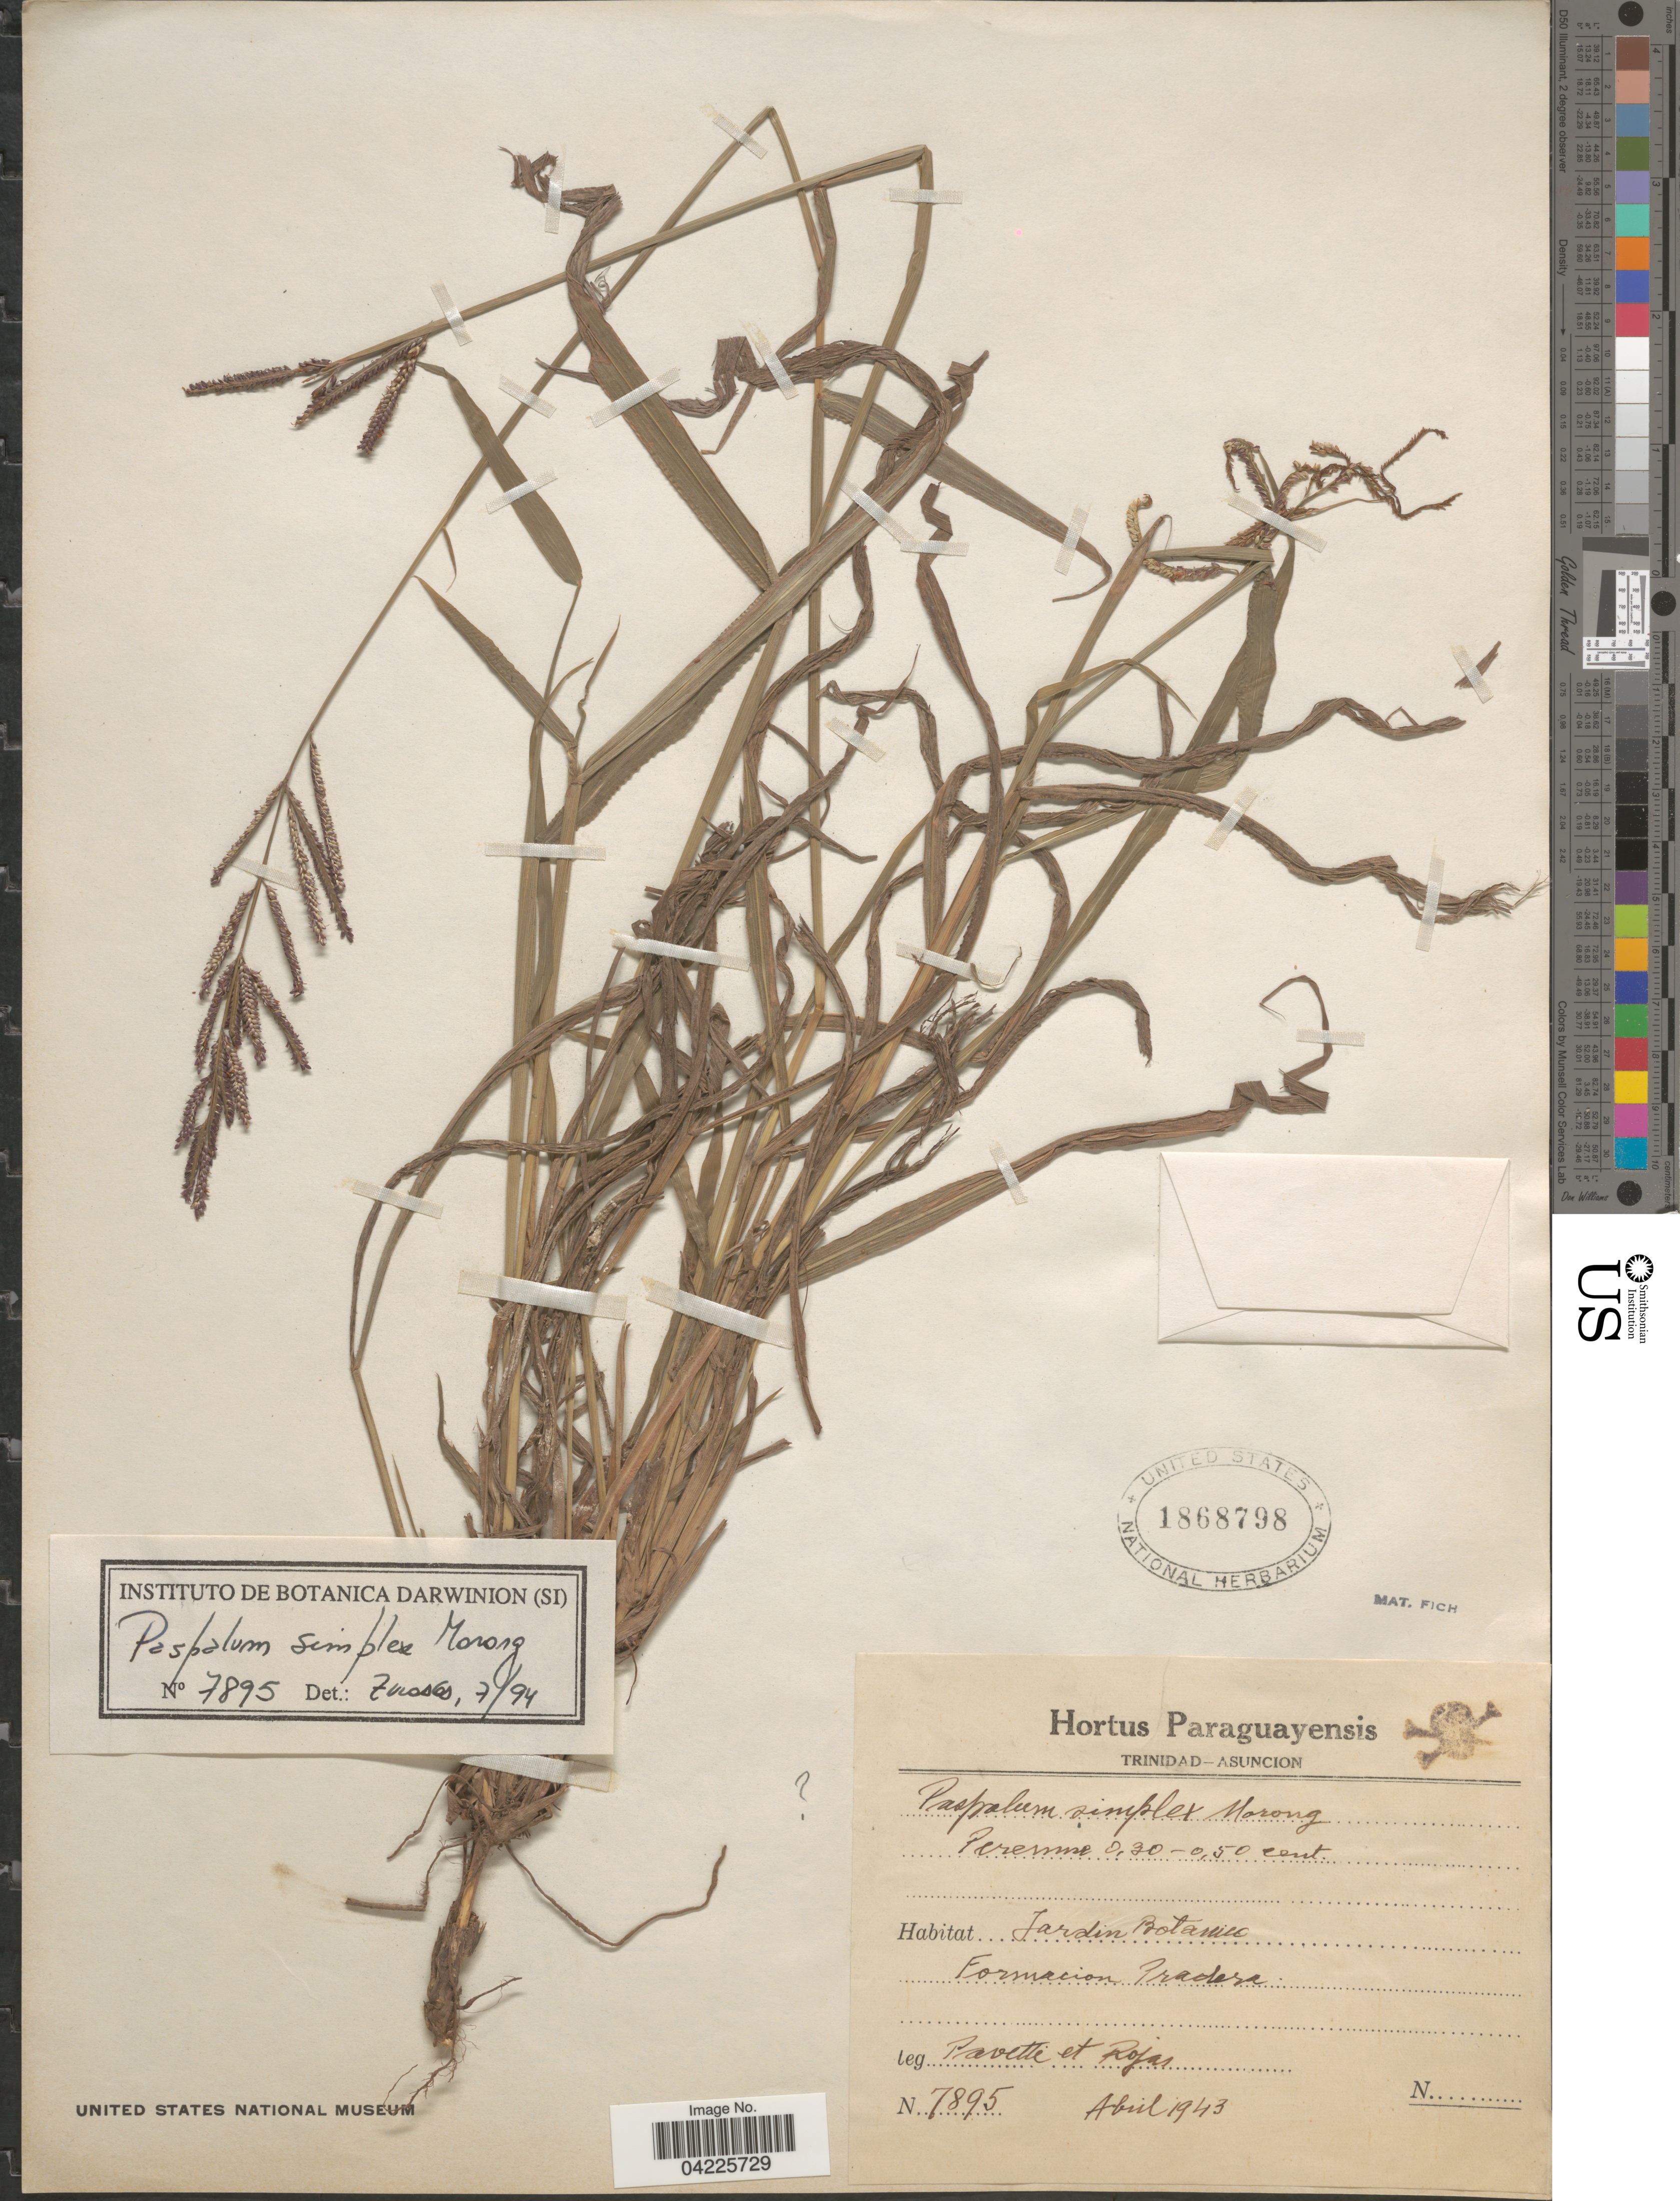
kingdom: Plantae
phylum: Tracheophyta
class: Liliopsida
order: Poales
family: Poaceae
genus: Paspalum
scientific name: Paspalum simplex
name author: Morong in Morong & Britton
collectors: -. Pavetti & Rojas, --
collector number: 7895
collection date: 1943-04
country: Paraguay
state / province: Asuncion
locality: Jardin Botanic. Formacion Pradere.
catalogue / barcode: US 1868798